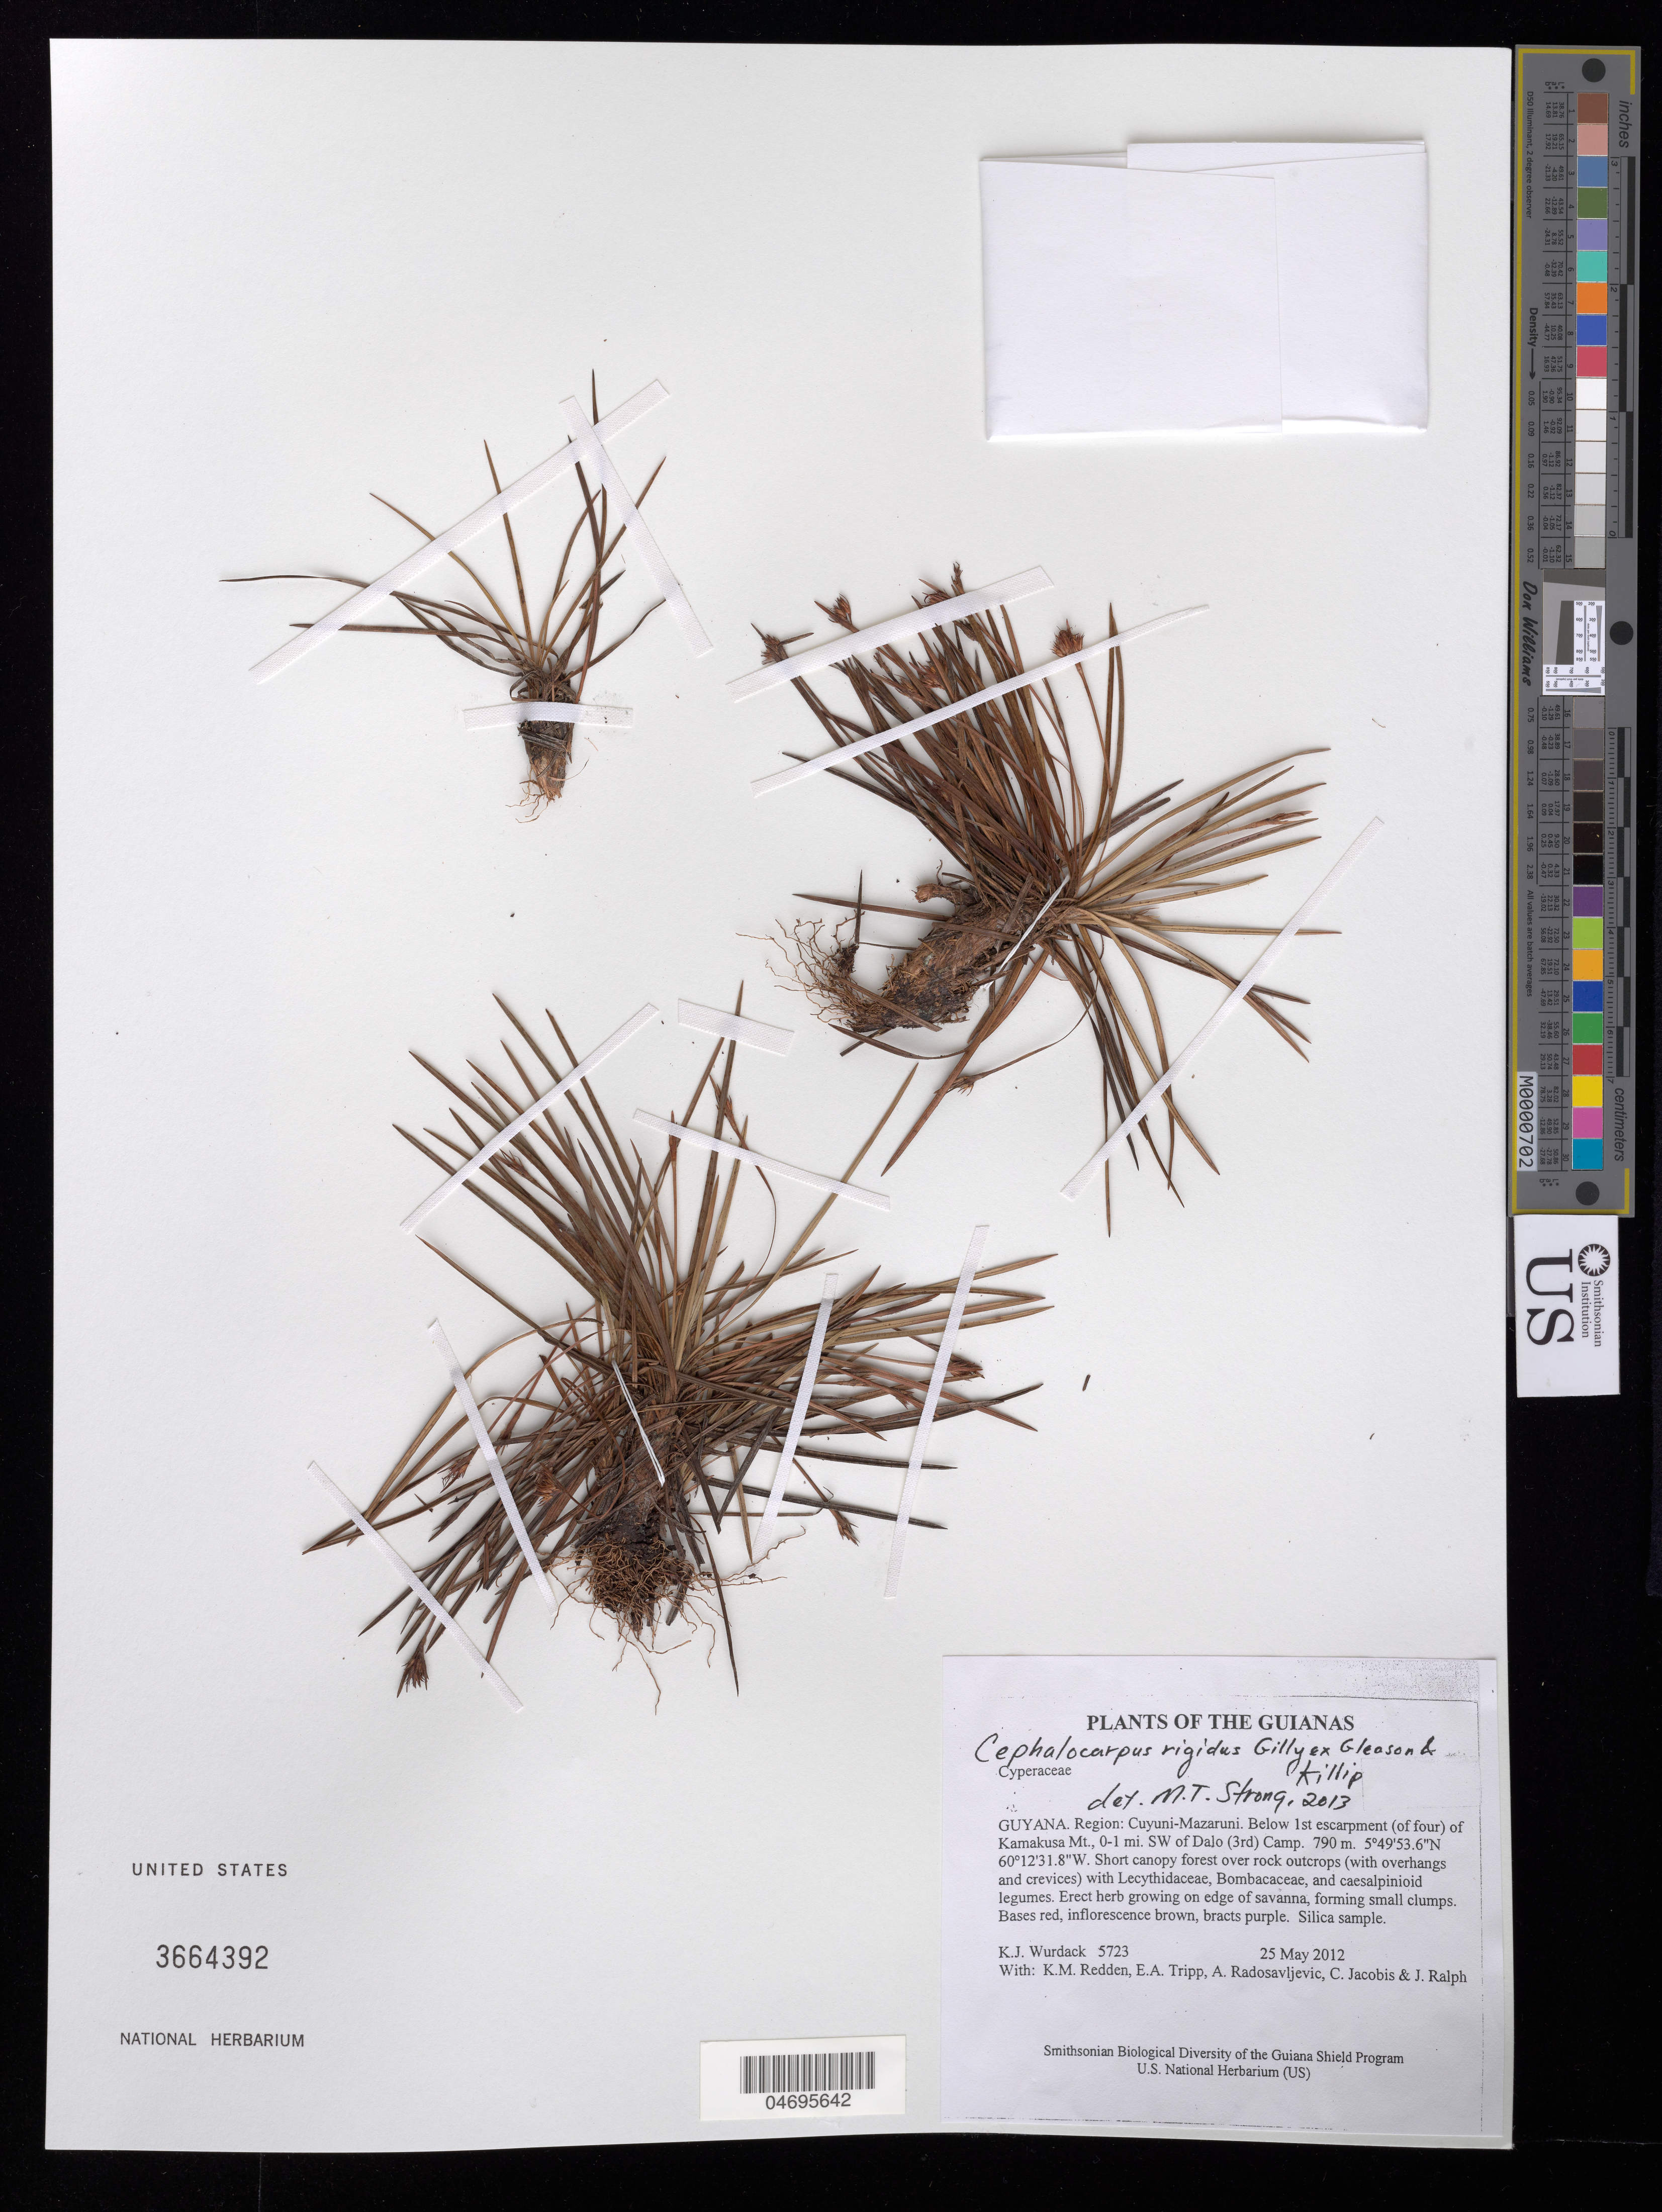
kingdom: Plantae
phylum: Tracheophyta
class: Liliopsida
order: Poales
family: Cyperaceae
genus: Cephalocarpus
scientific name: Cephalocarpus rigidus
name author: Gilly ex Gleason & Killip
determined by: Strong, M. T., (US), Smithsonian Institution - National Museum of Natural History (UNITED STATES)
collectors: K. Wurdack, K. M. Redden, E. Tripp, A. Radosavljevic, C. Jacobis & J. Ralph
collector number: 5723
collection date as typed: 25 May 2012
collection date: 2012-05-25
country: Guyana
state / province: Cuyuni-Mazaruni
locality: Below 1st escarpment (of four) of Kamakusa Mt., 0-1 mi. SW of Dalo (3rd) Camp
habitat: Short canopy forest over rock outcrops (with overhangs and crevices) with Lecythidaceae, Bombacaceae, and caesalpinioid legumes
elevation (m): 790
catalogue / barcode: US 3664392